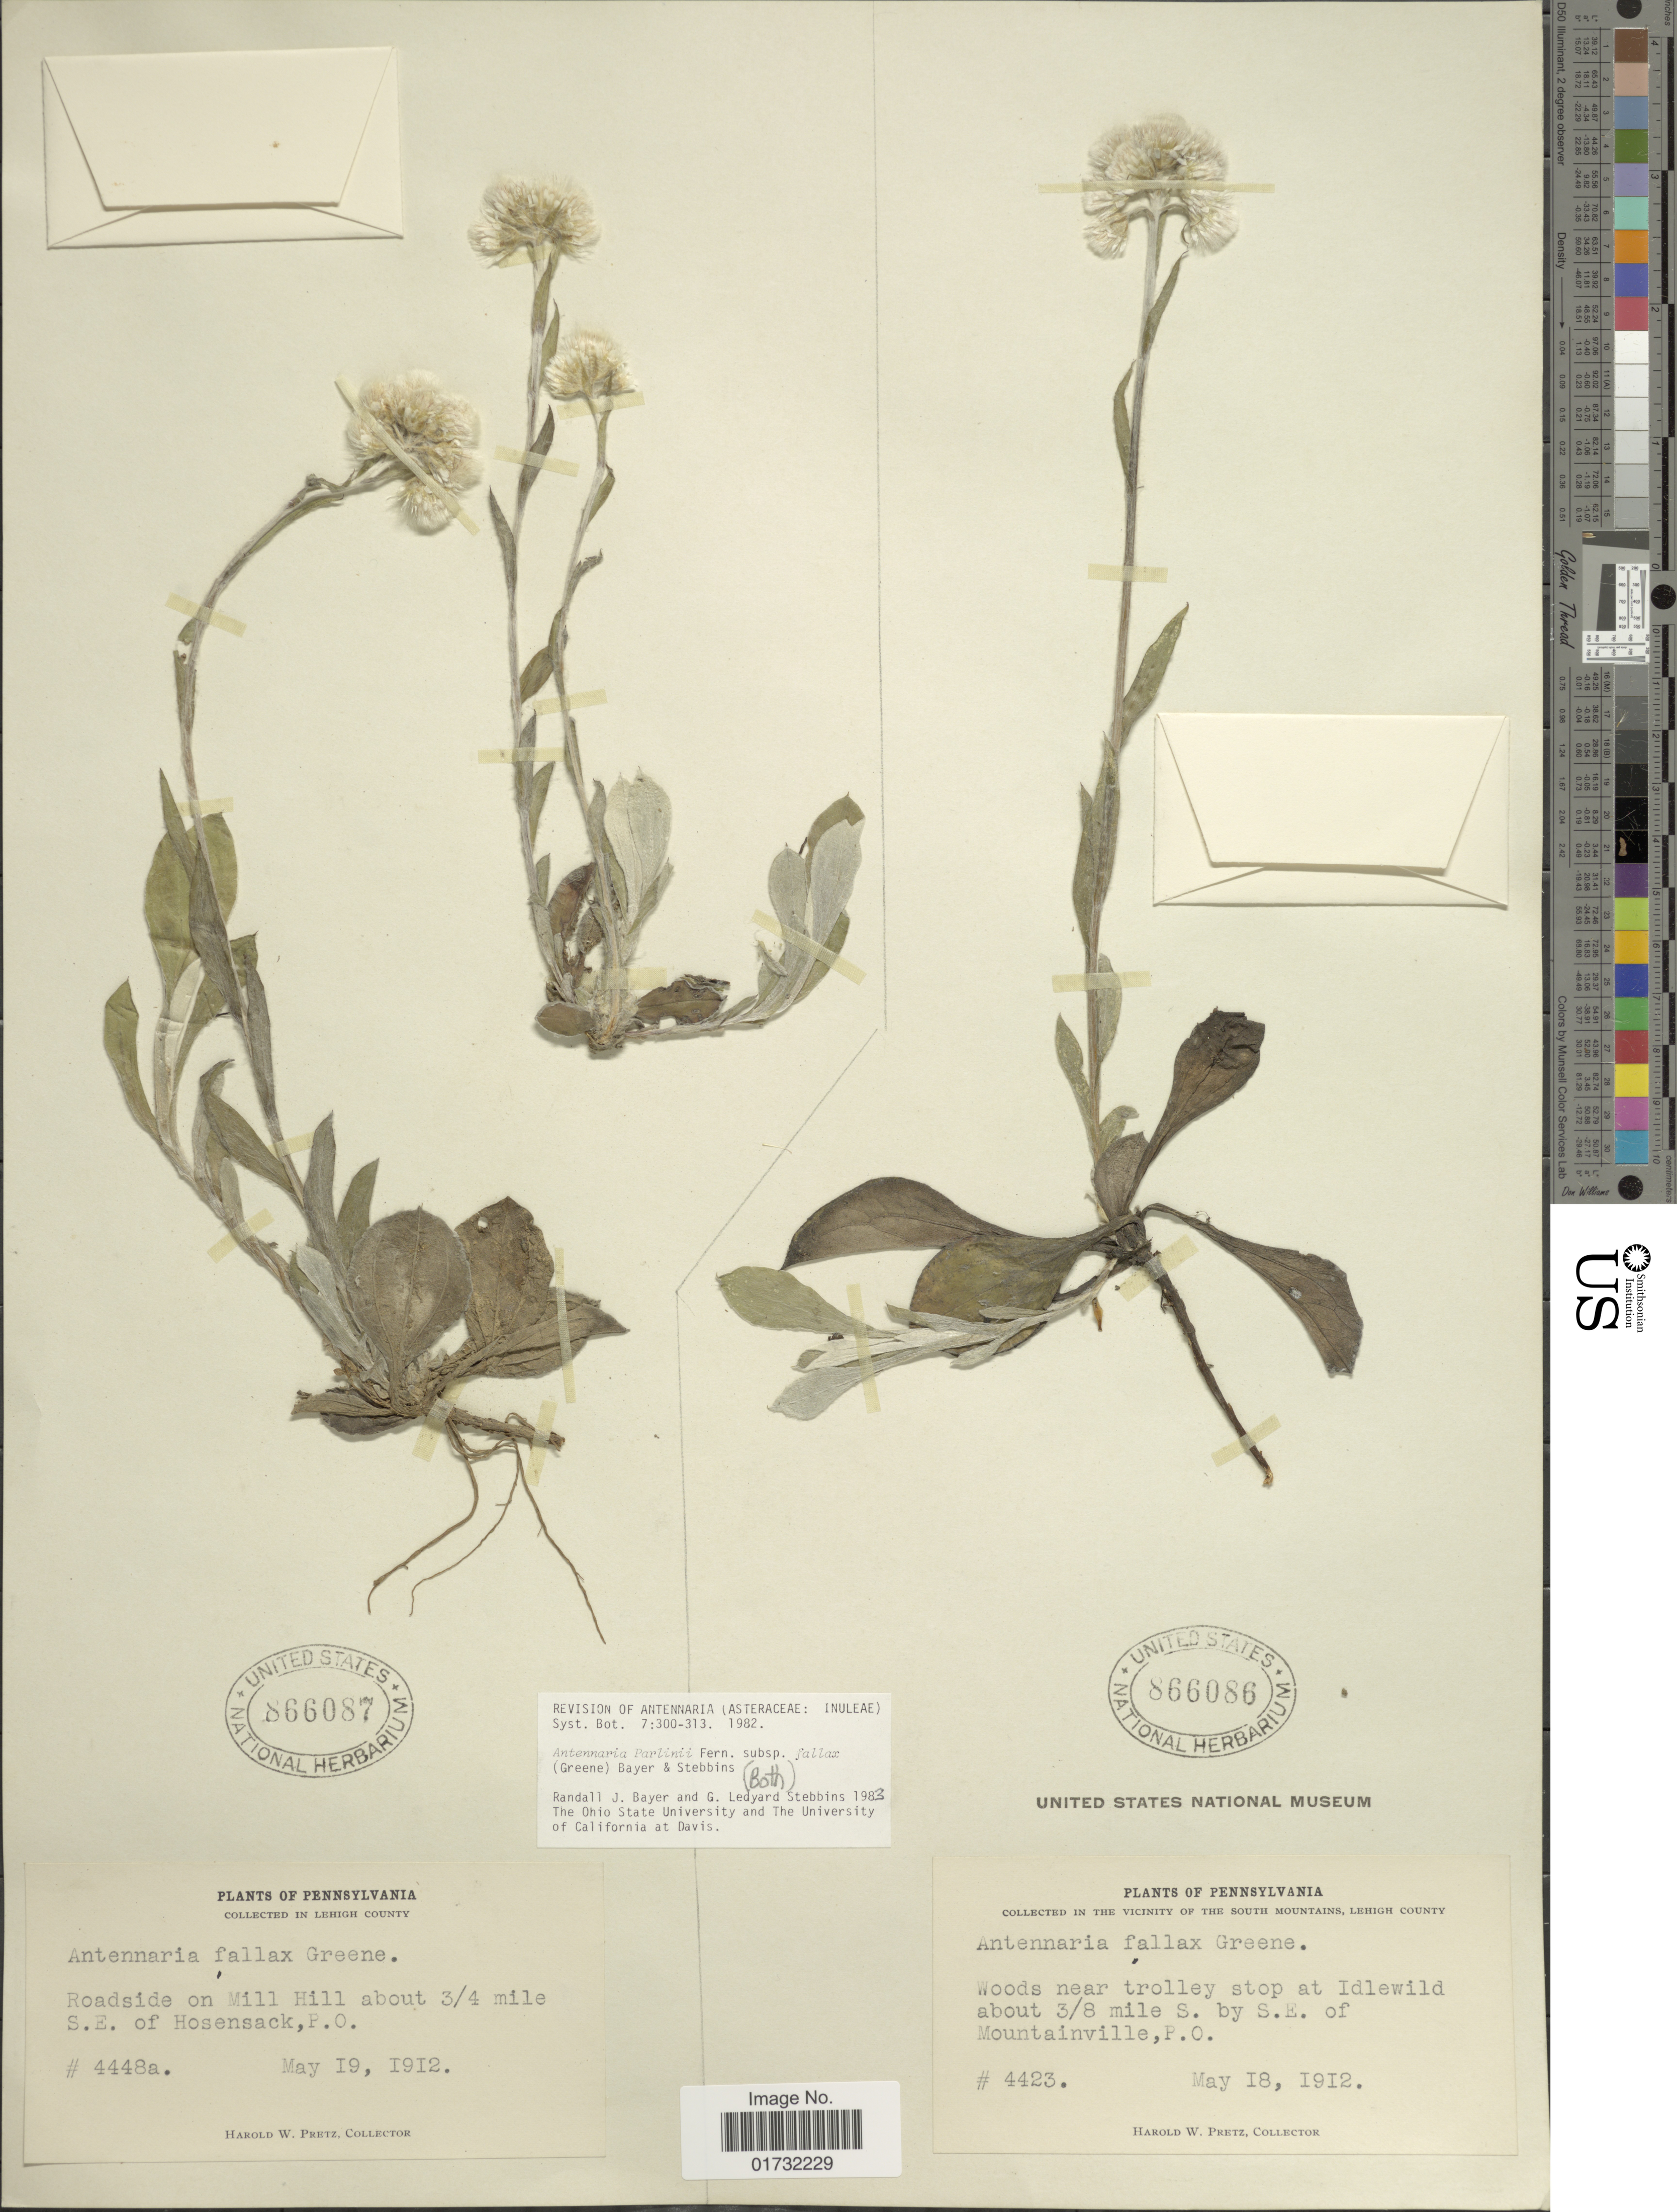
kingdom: Plantae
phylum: Tracheophyta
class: Magnoliopsida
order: Asterales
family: Asteraceae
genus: Antennaria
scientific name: Antennaria parlinii subsp. fallax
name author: (Greene) R.J. Bayer & Stebbins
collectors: H. W. Pretz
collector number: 4423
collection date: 1912-05-18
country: United States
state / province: Pennsylvania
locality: Vicinity of the South Mountains, Lehigh County. at Idlewild about 3/8 mile S. by S.E. of Mountainville, P.O.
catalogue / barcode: US 866086